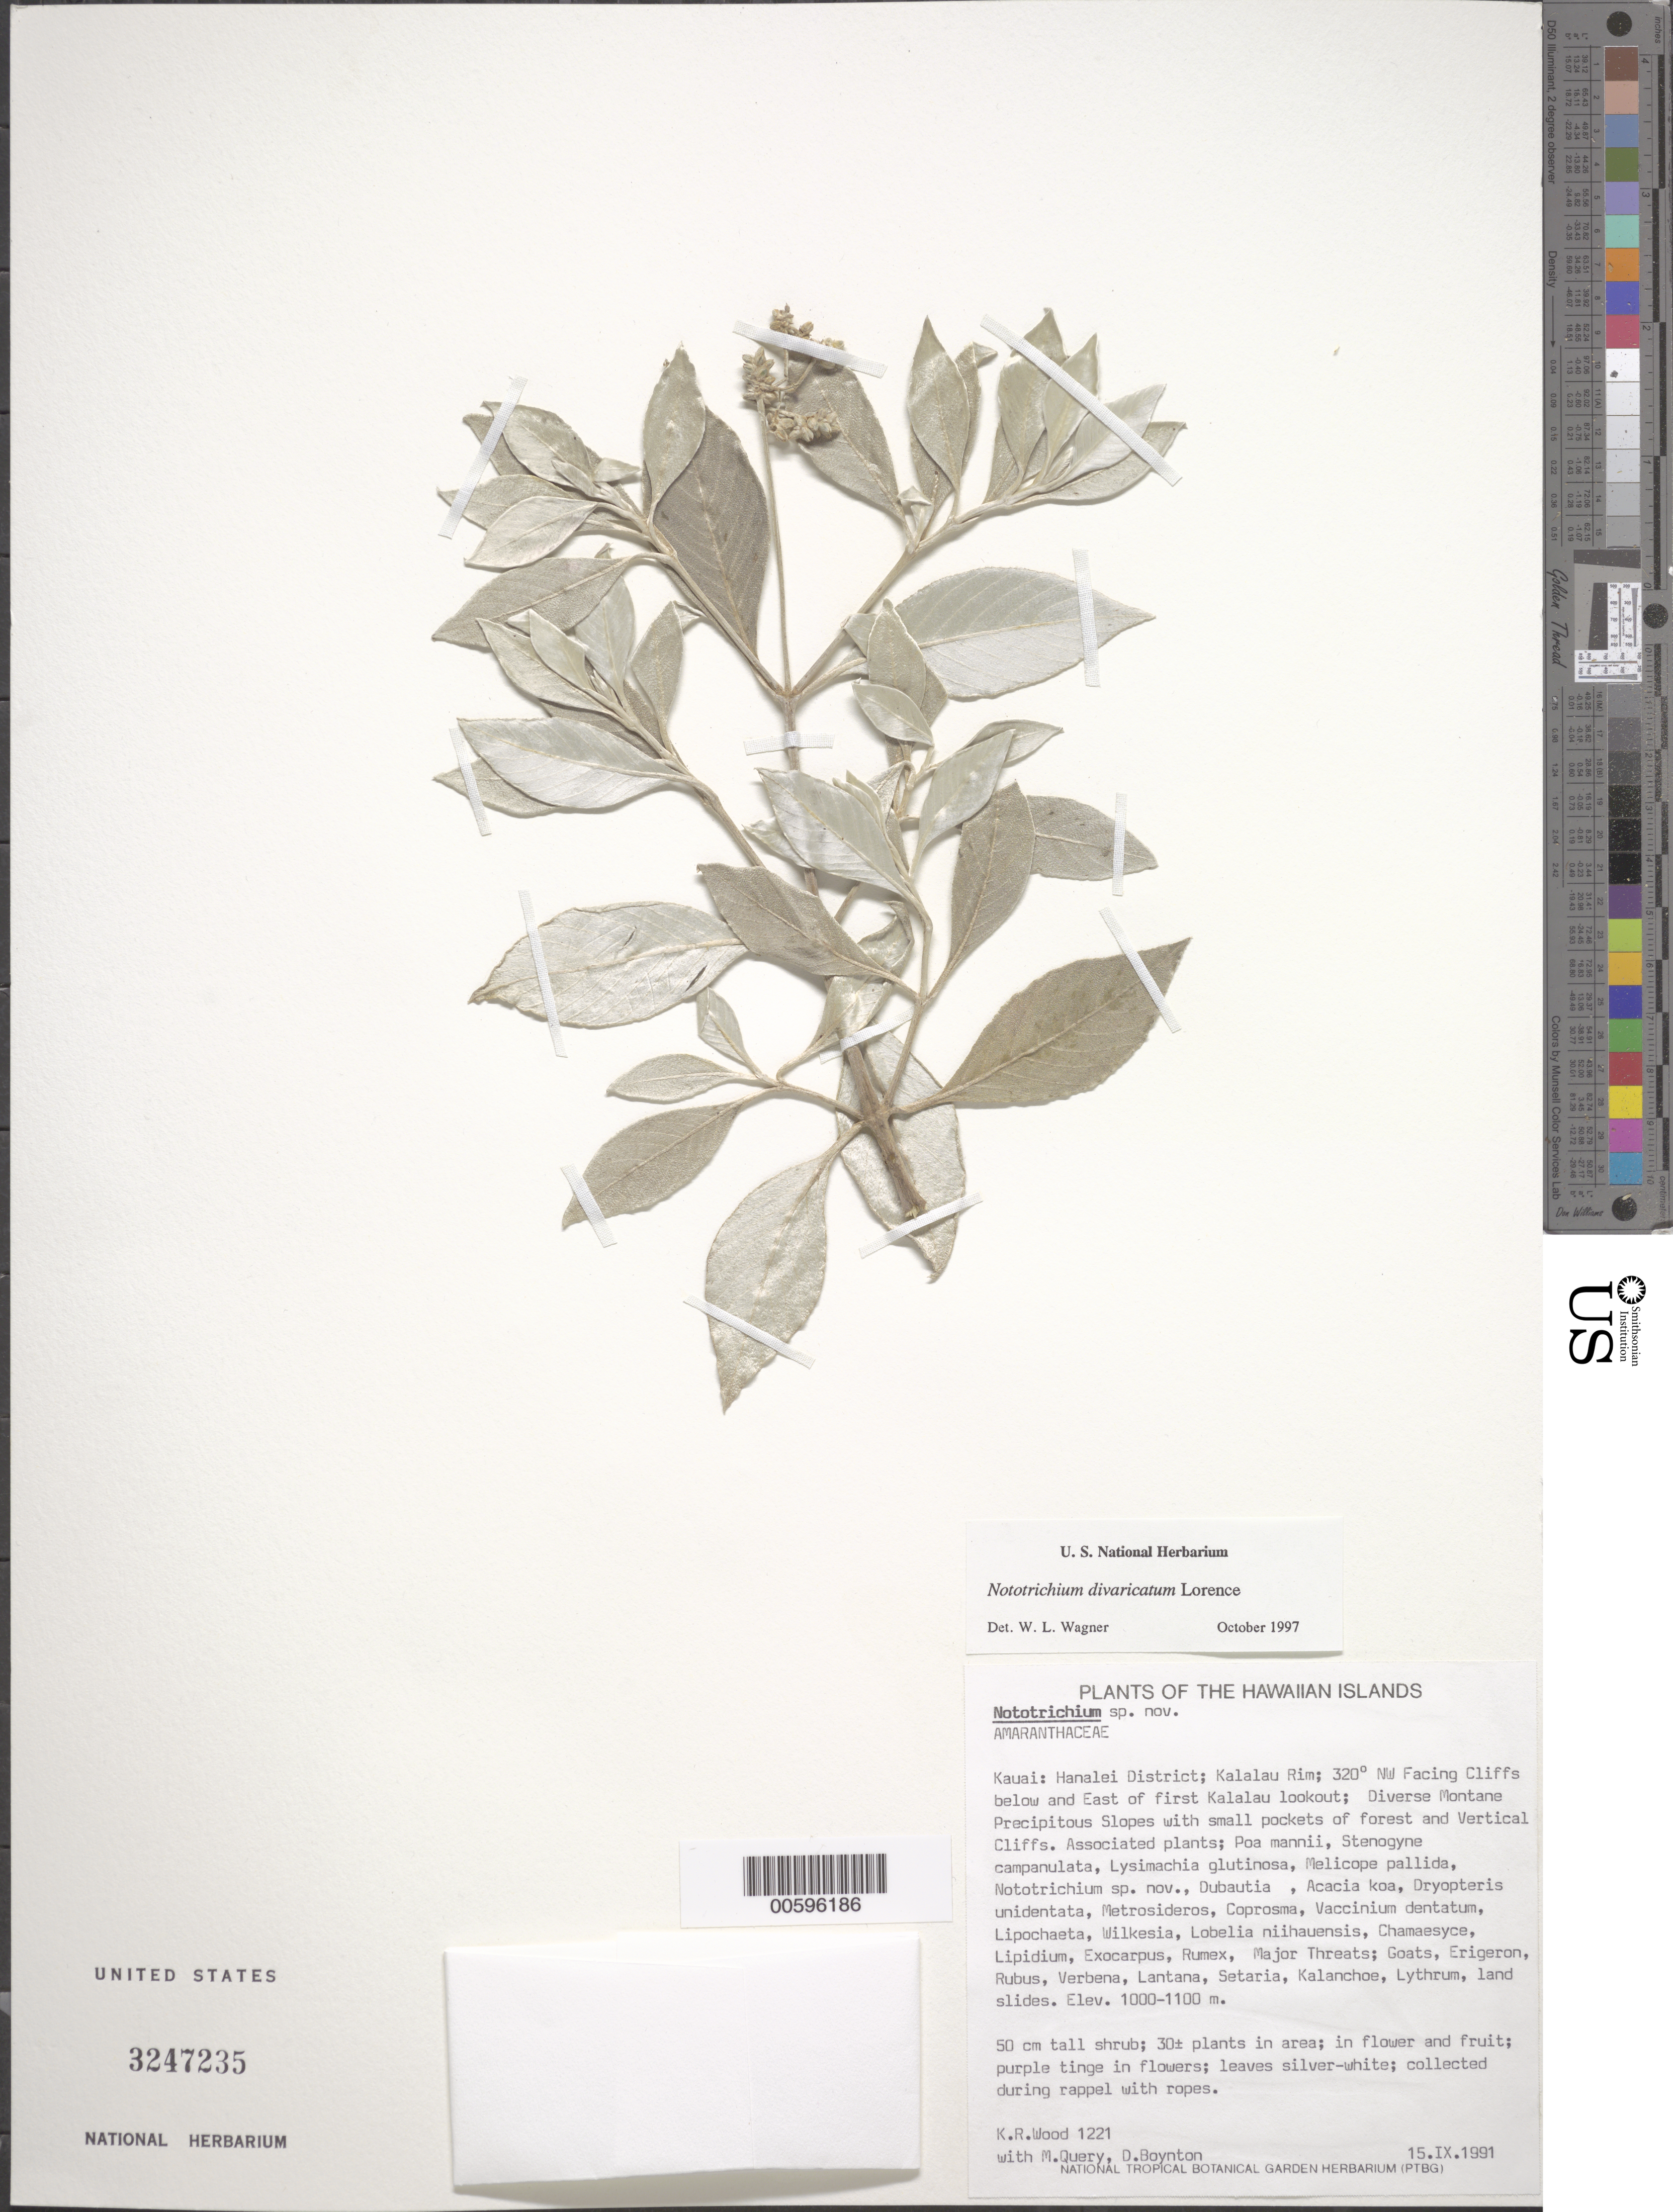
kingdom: Plantae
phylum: Tracheophyta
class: Magnoliopsida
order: Caryophyllales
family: Amaranthaceae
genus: Achyranthes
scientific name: Achyranthes divaricata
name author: (Lorence) Di Vincenzo et al.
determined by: Wagner, W. L., (BOT), Smithsonian Institution - National Museum of Natural History (UNITED STATES)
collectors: K. R. Wood, M. Query & D. Boynton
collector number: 1221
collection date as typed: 15 Sep 1991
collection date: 1991-09-15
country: United States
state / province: Hawaii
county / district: Kauai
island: Kaua'i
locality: Hanalei Dist; Kalalau Rim; 320 deg NW Facing Cliffs below and E of first Kalalau lookout.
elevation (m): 1000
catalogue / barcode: US 3247235